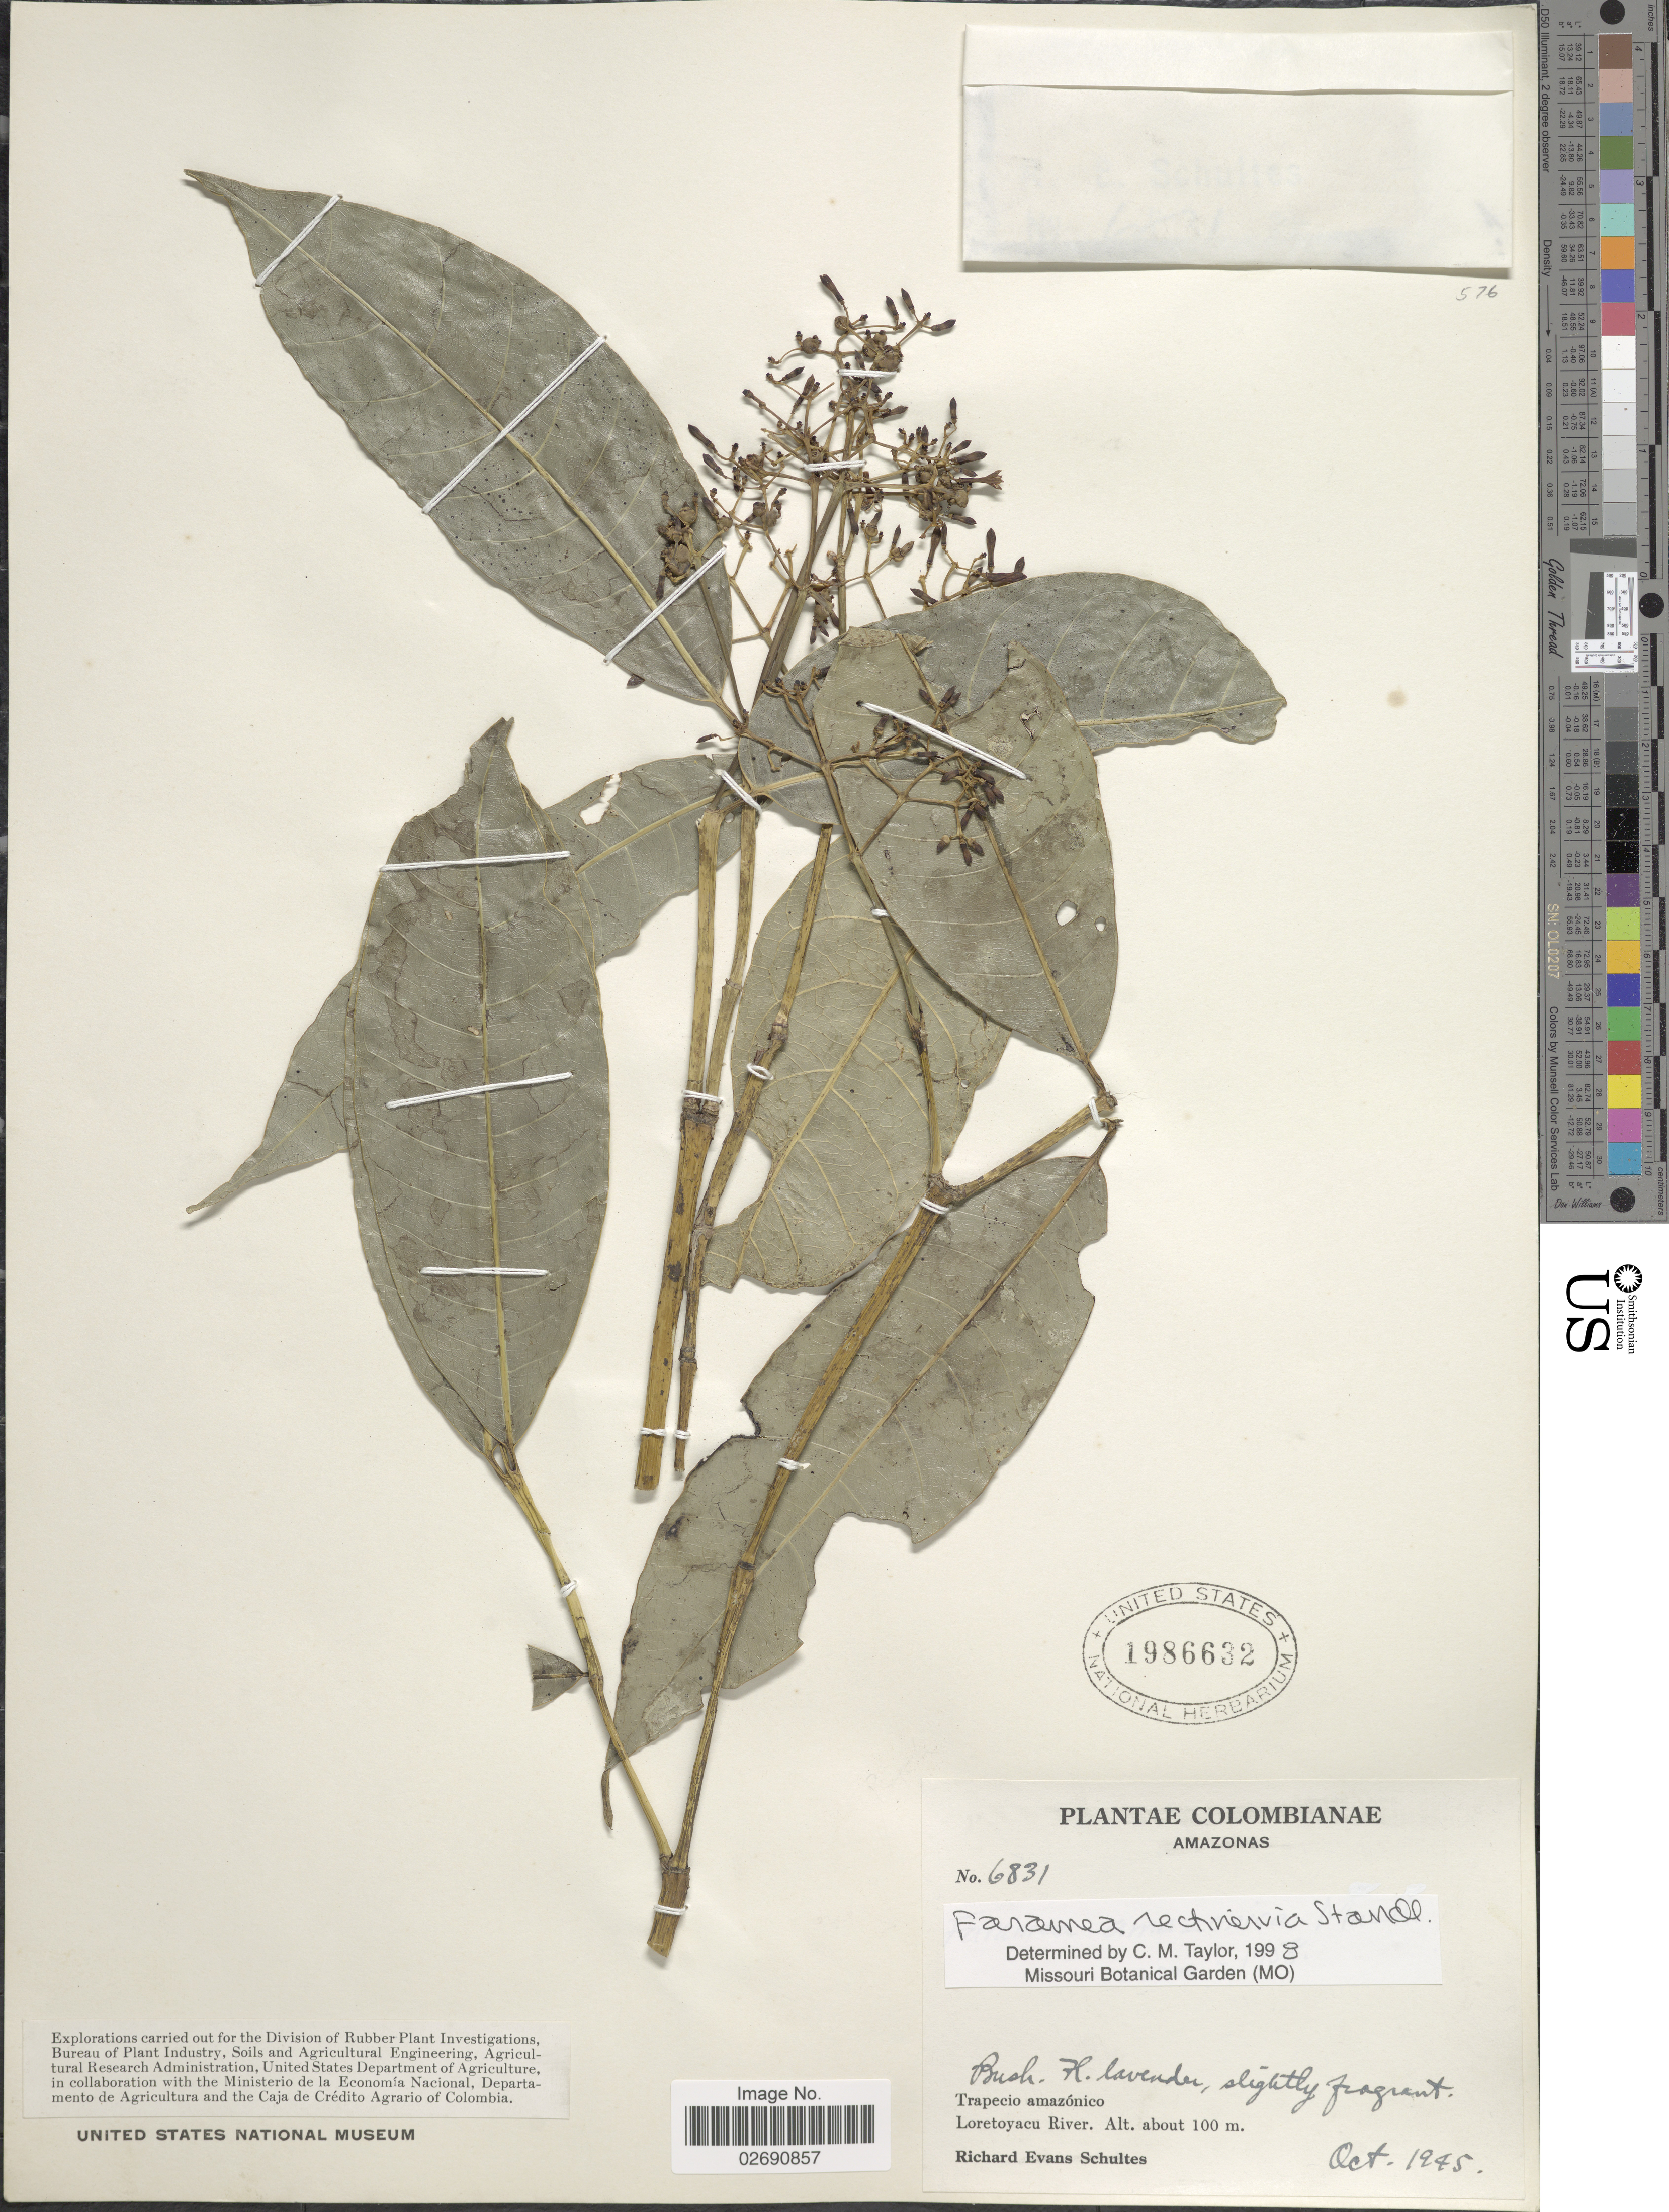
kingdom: Plantae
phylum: Tracheophyta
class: Magnoliopsida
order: Gentianales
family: Rubiaceae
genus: Faramea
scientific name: Faramea rectinervia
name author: Standl.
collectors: R. E. Schultes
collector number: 6831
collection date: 1945-10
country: Colombia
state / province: Amazônas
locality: Trapecio amazonico. Loretoyacu River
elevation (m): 100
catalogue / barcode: US 1986632